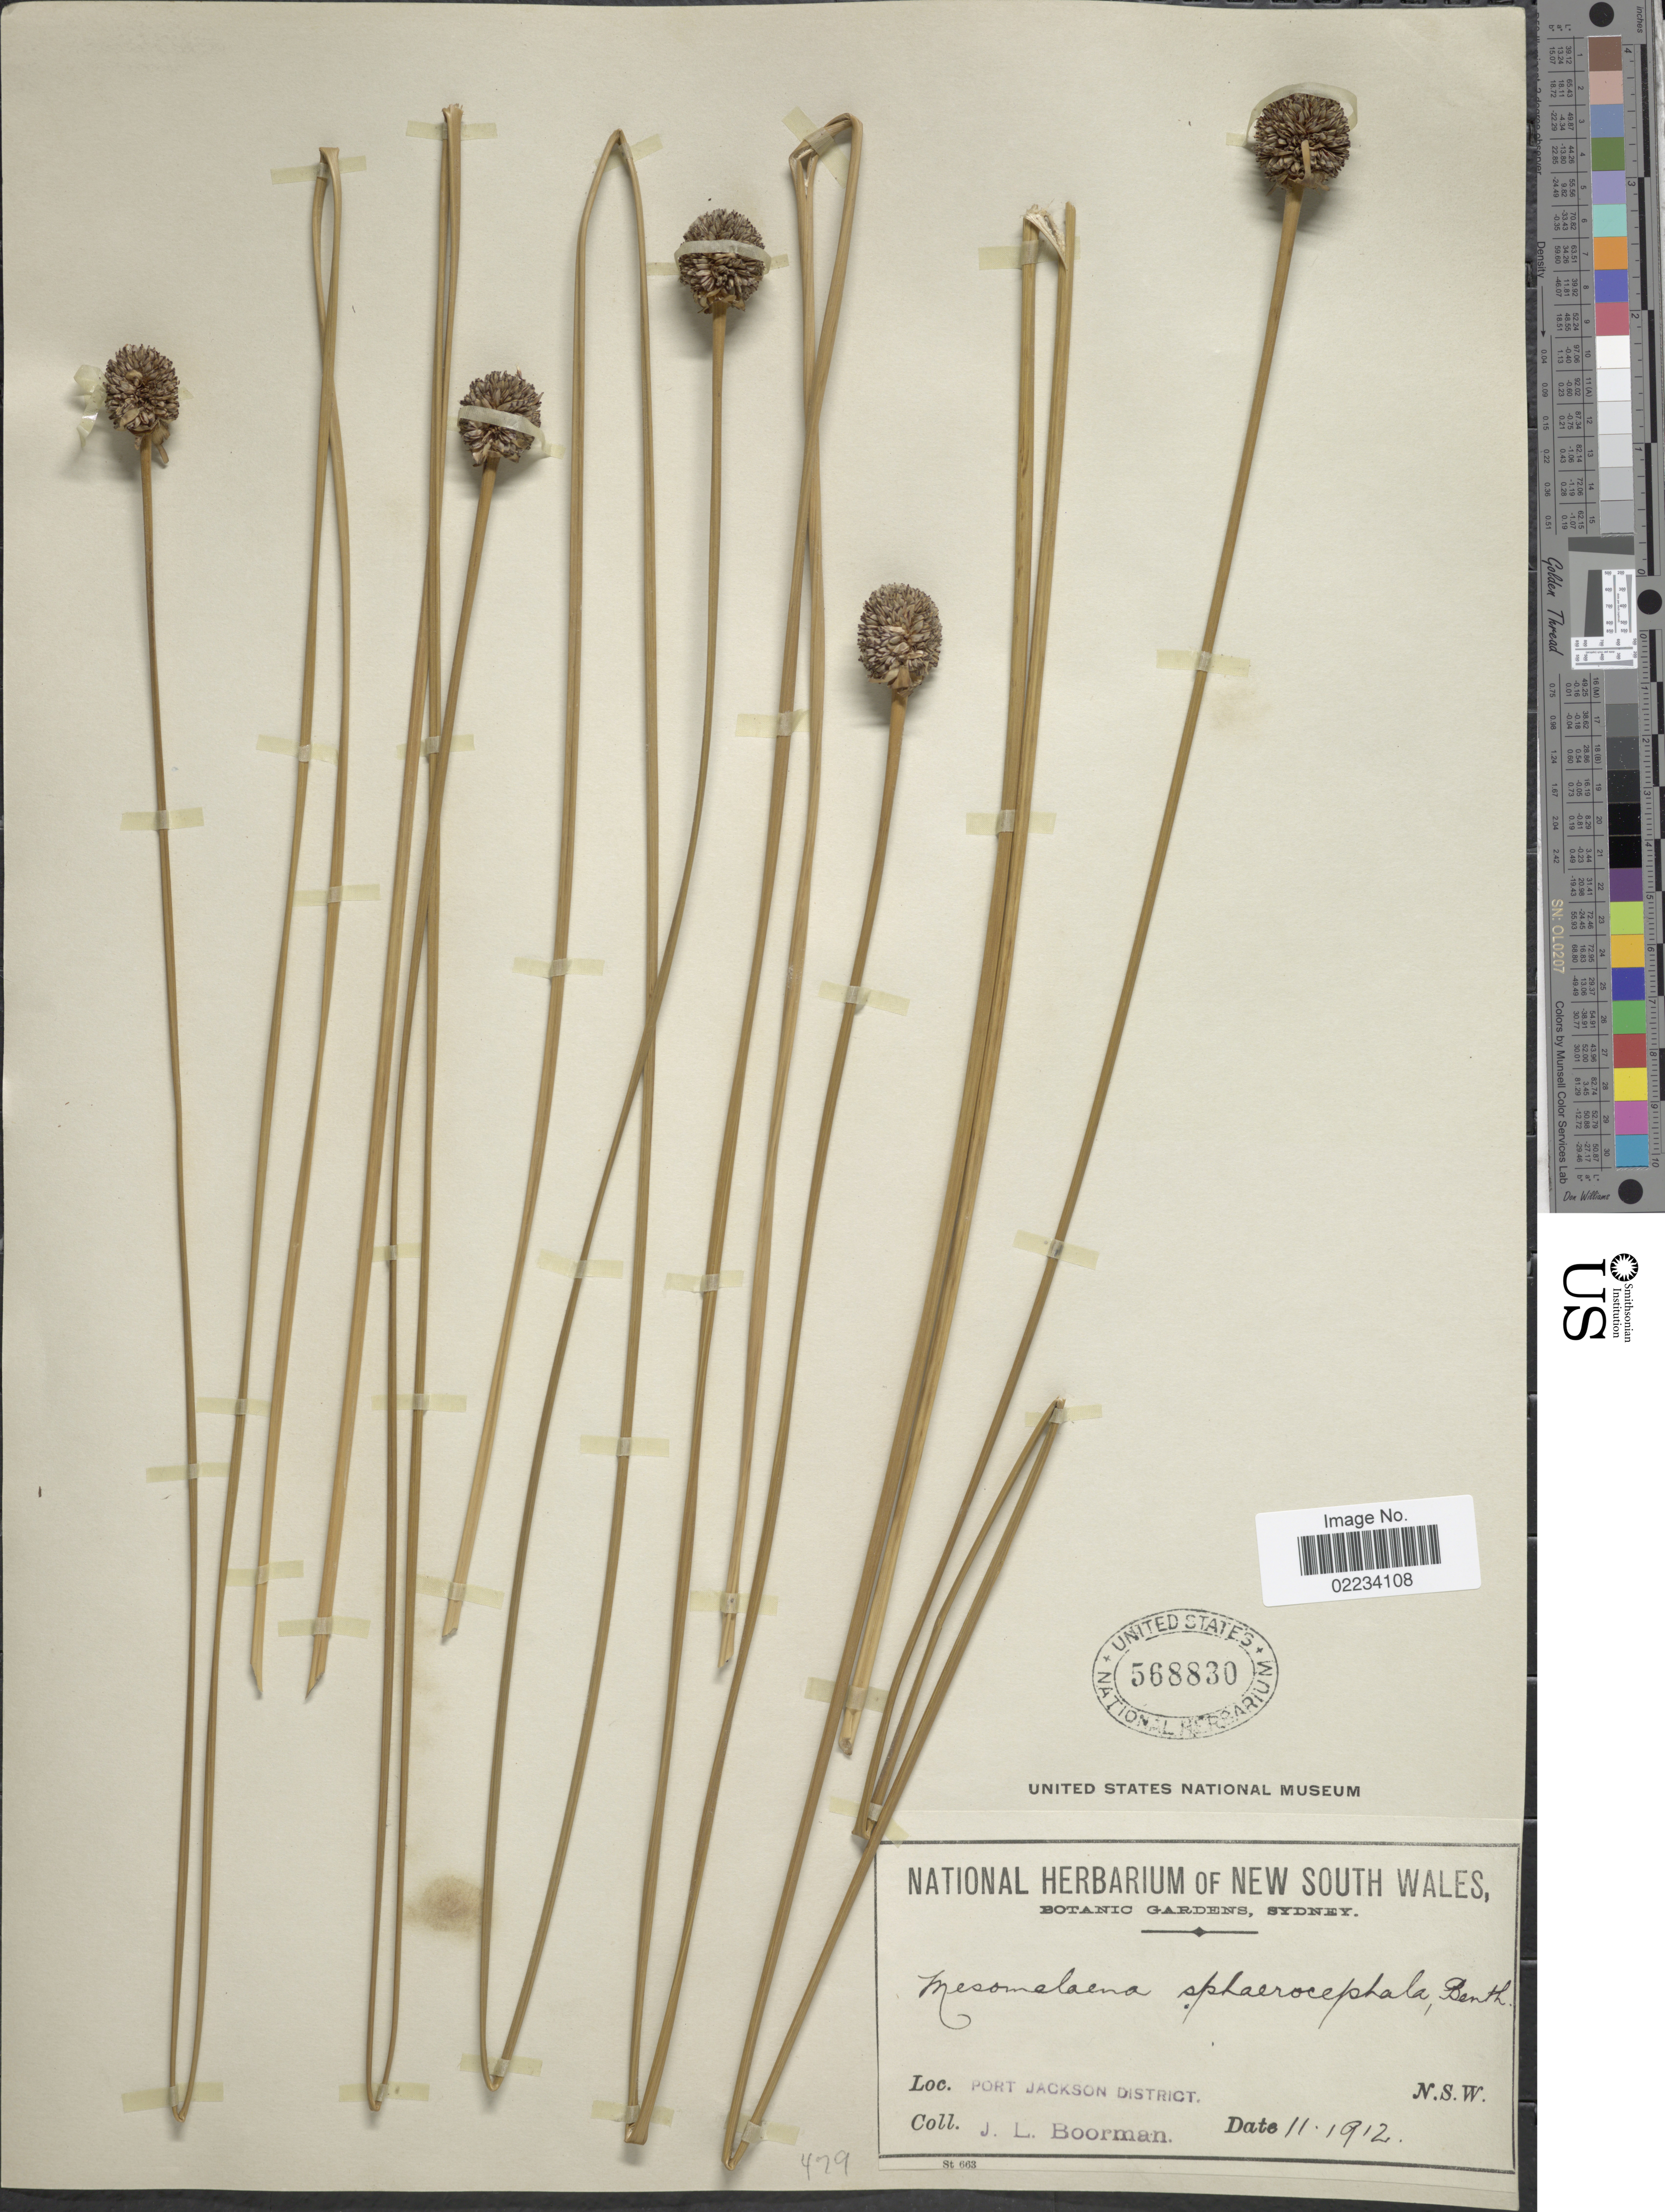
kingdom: Plantae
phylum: Tracheophyta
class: Liliopsida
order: Poales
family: Cyperaceae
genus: Gymnoschoenus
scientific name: Gymnoschoenus sphaerocephalus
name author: (R. Br.) Hook. f.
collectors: J. Boorman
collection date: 1912-02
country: Australia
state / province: New South Wales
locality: Port Jackso District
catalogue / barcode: US 568830